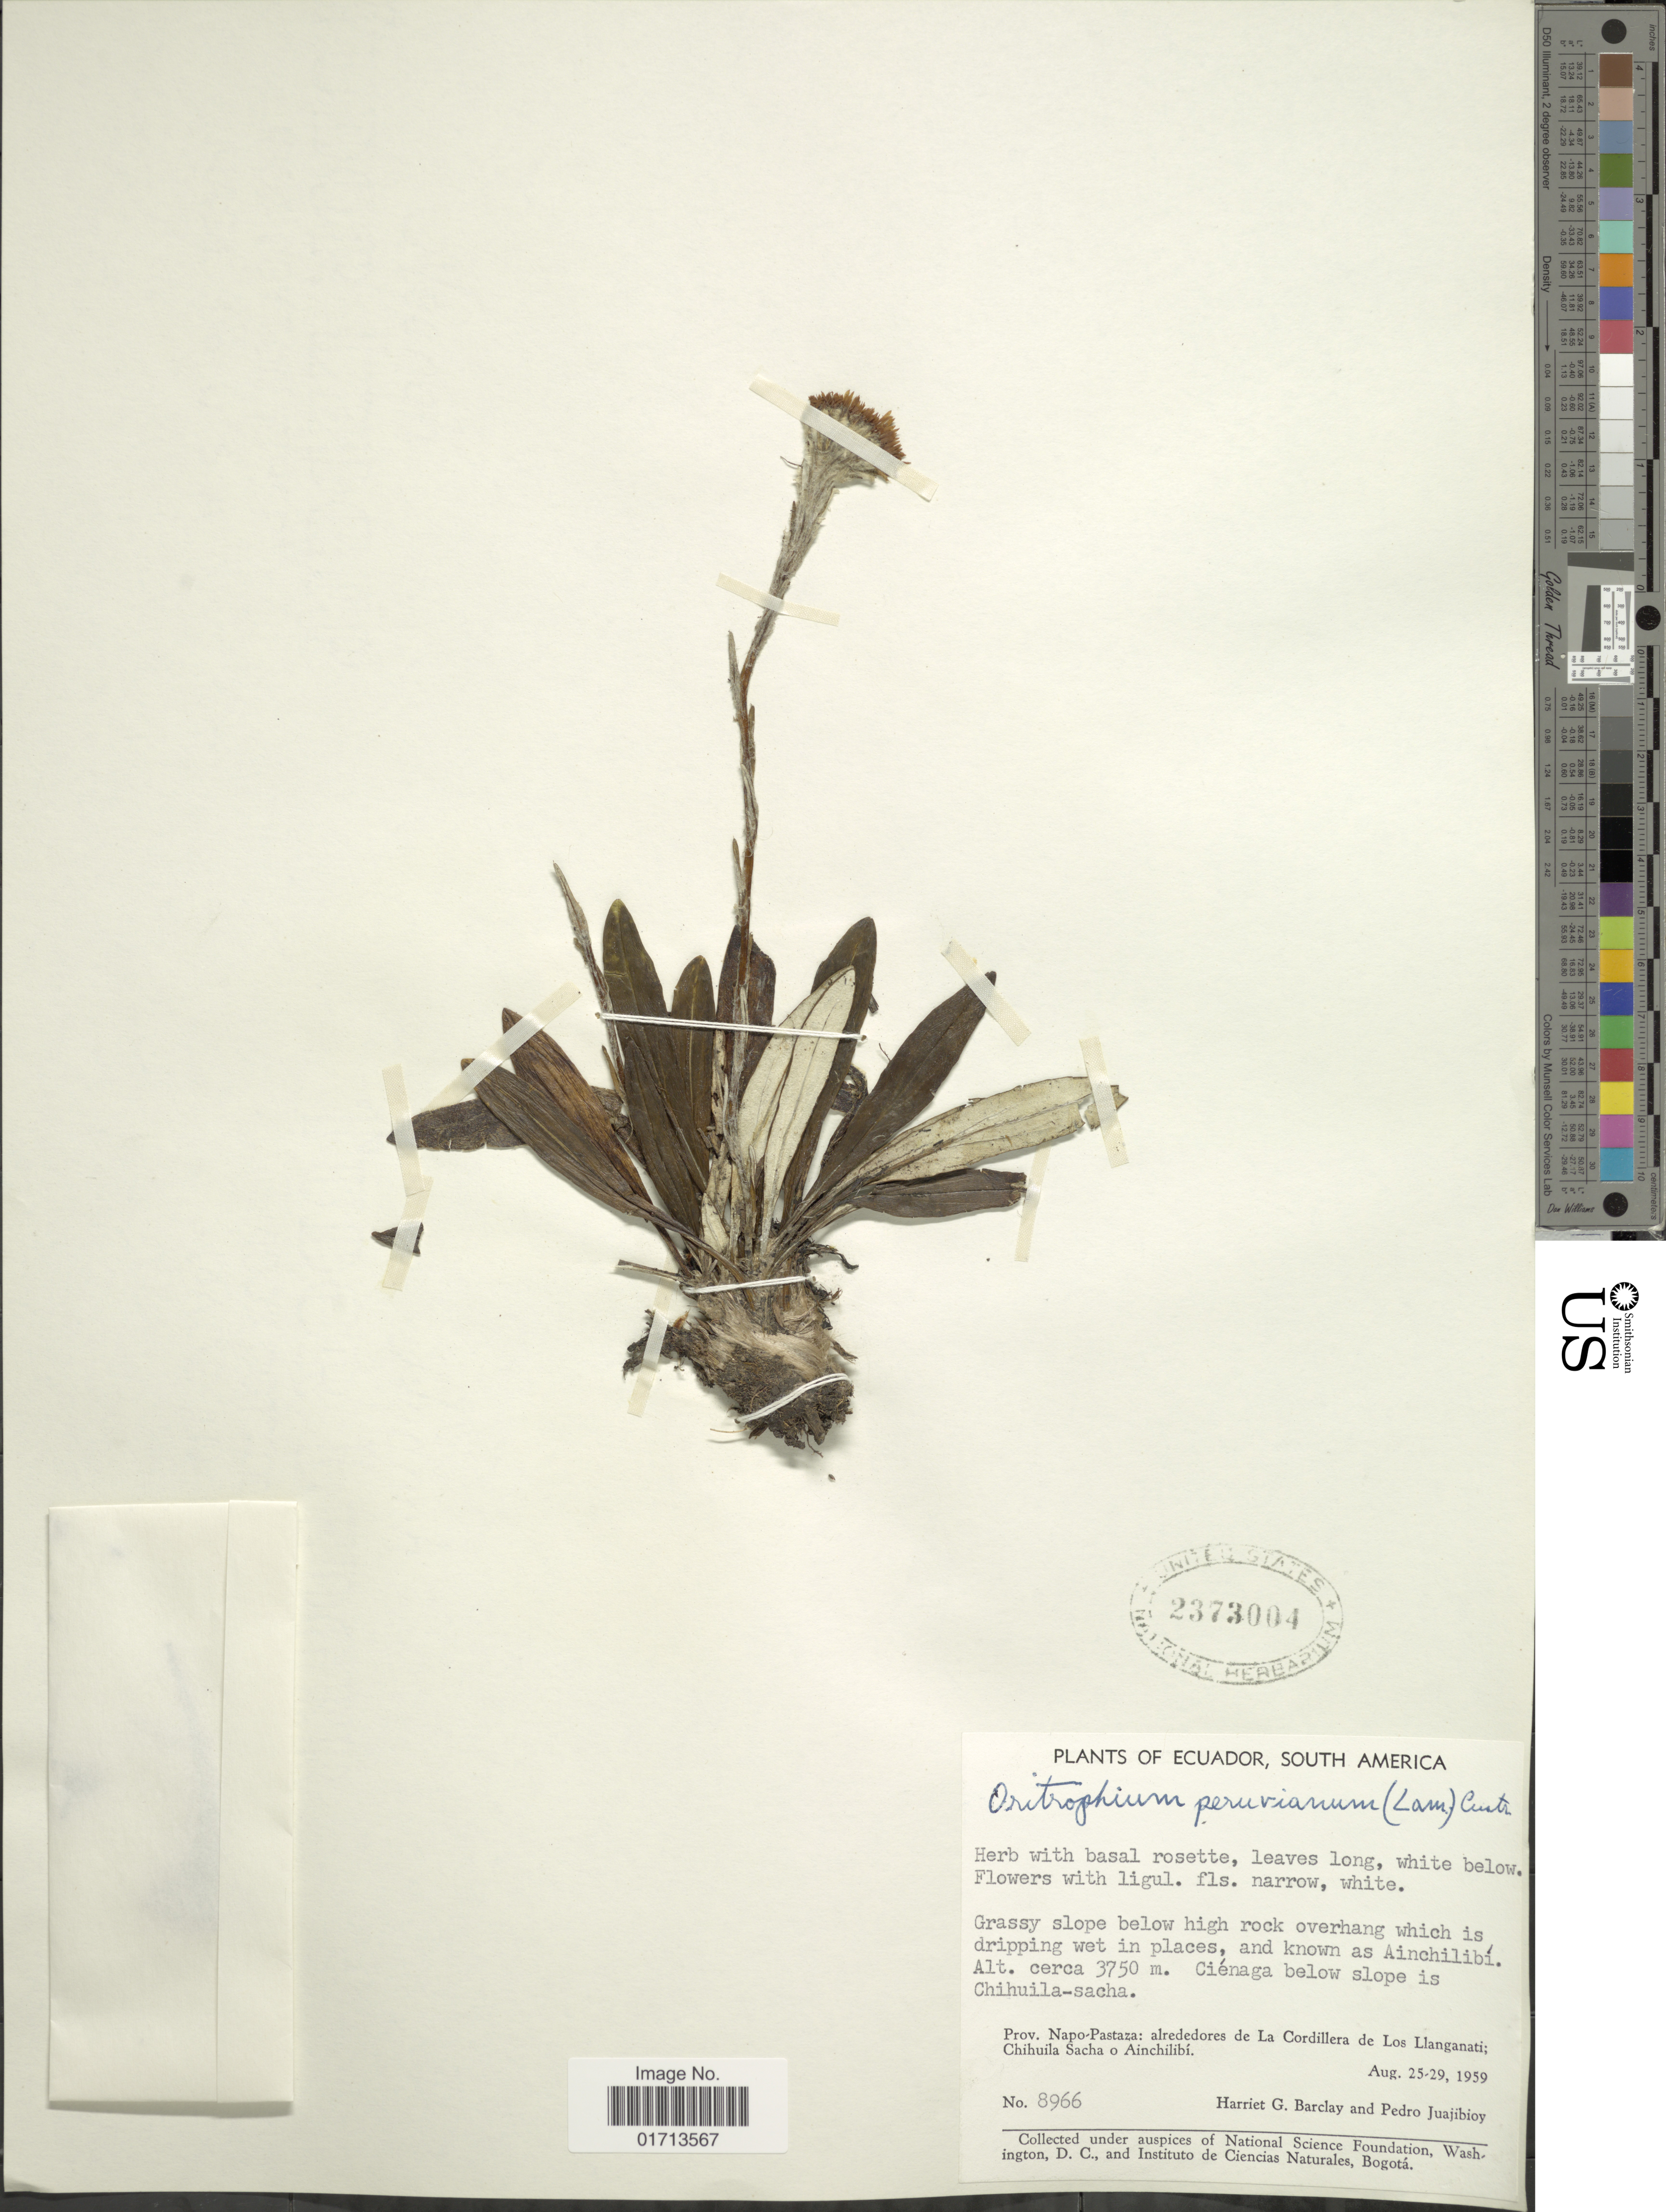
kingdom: Plantae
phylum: Tracheophyta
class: Magnoliopsida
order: Asterales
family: Asteraceae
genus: Oritrophium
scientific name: Oritrophium peruvianum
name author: (Lam.) Cuatrec.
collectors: H. G. Barclay & P. Juajibioy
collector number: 8966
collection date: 1959-08-25/1959-08-29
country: Ecuador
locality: Prov. Napo-Pastaza: alrededores de La Cordillera de Los Llanganati;Chihuila Sacha o Ainchilibi, cienaga below slope is Chuila-sacha.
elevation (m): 3750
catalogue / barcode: US 2373004